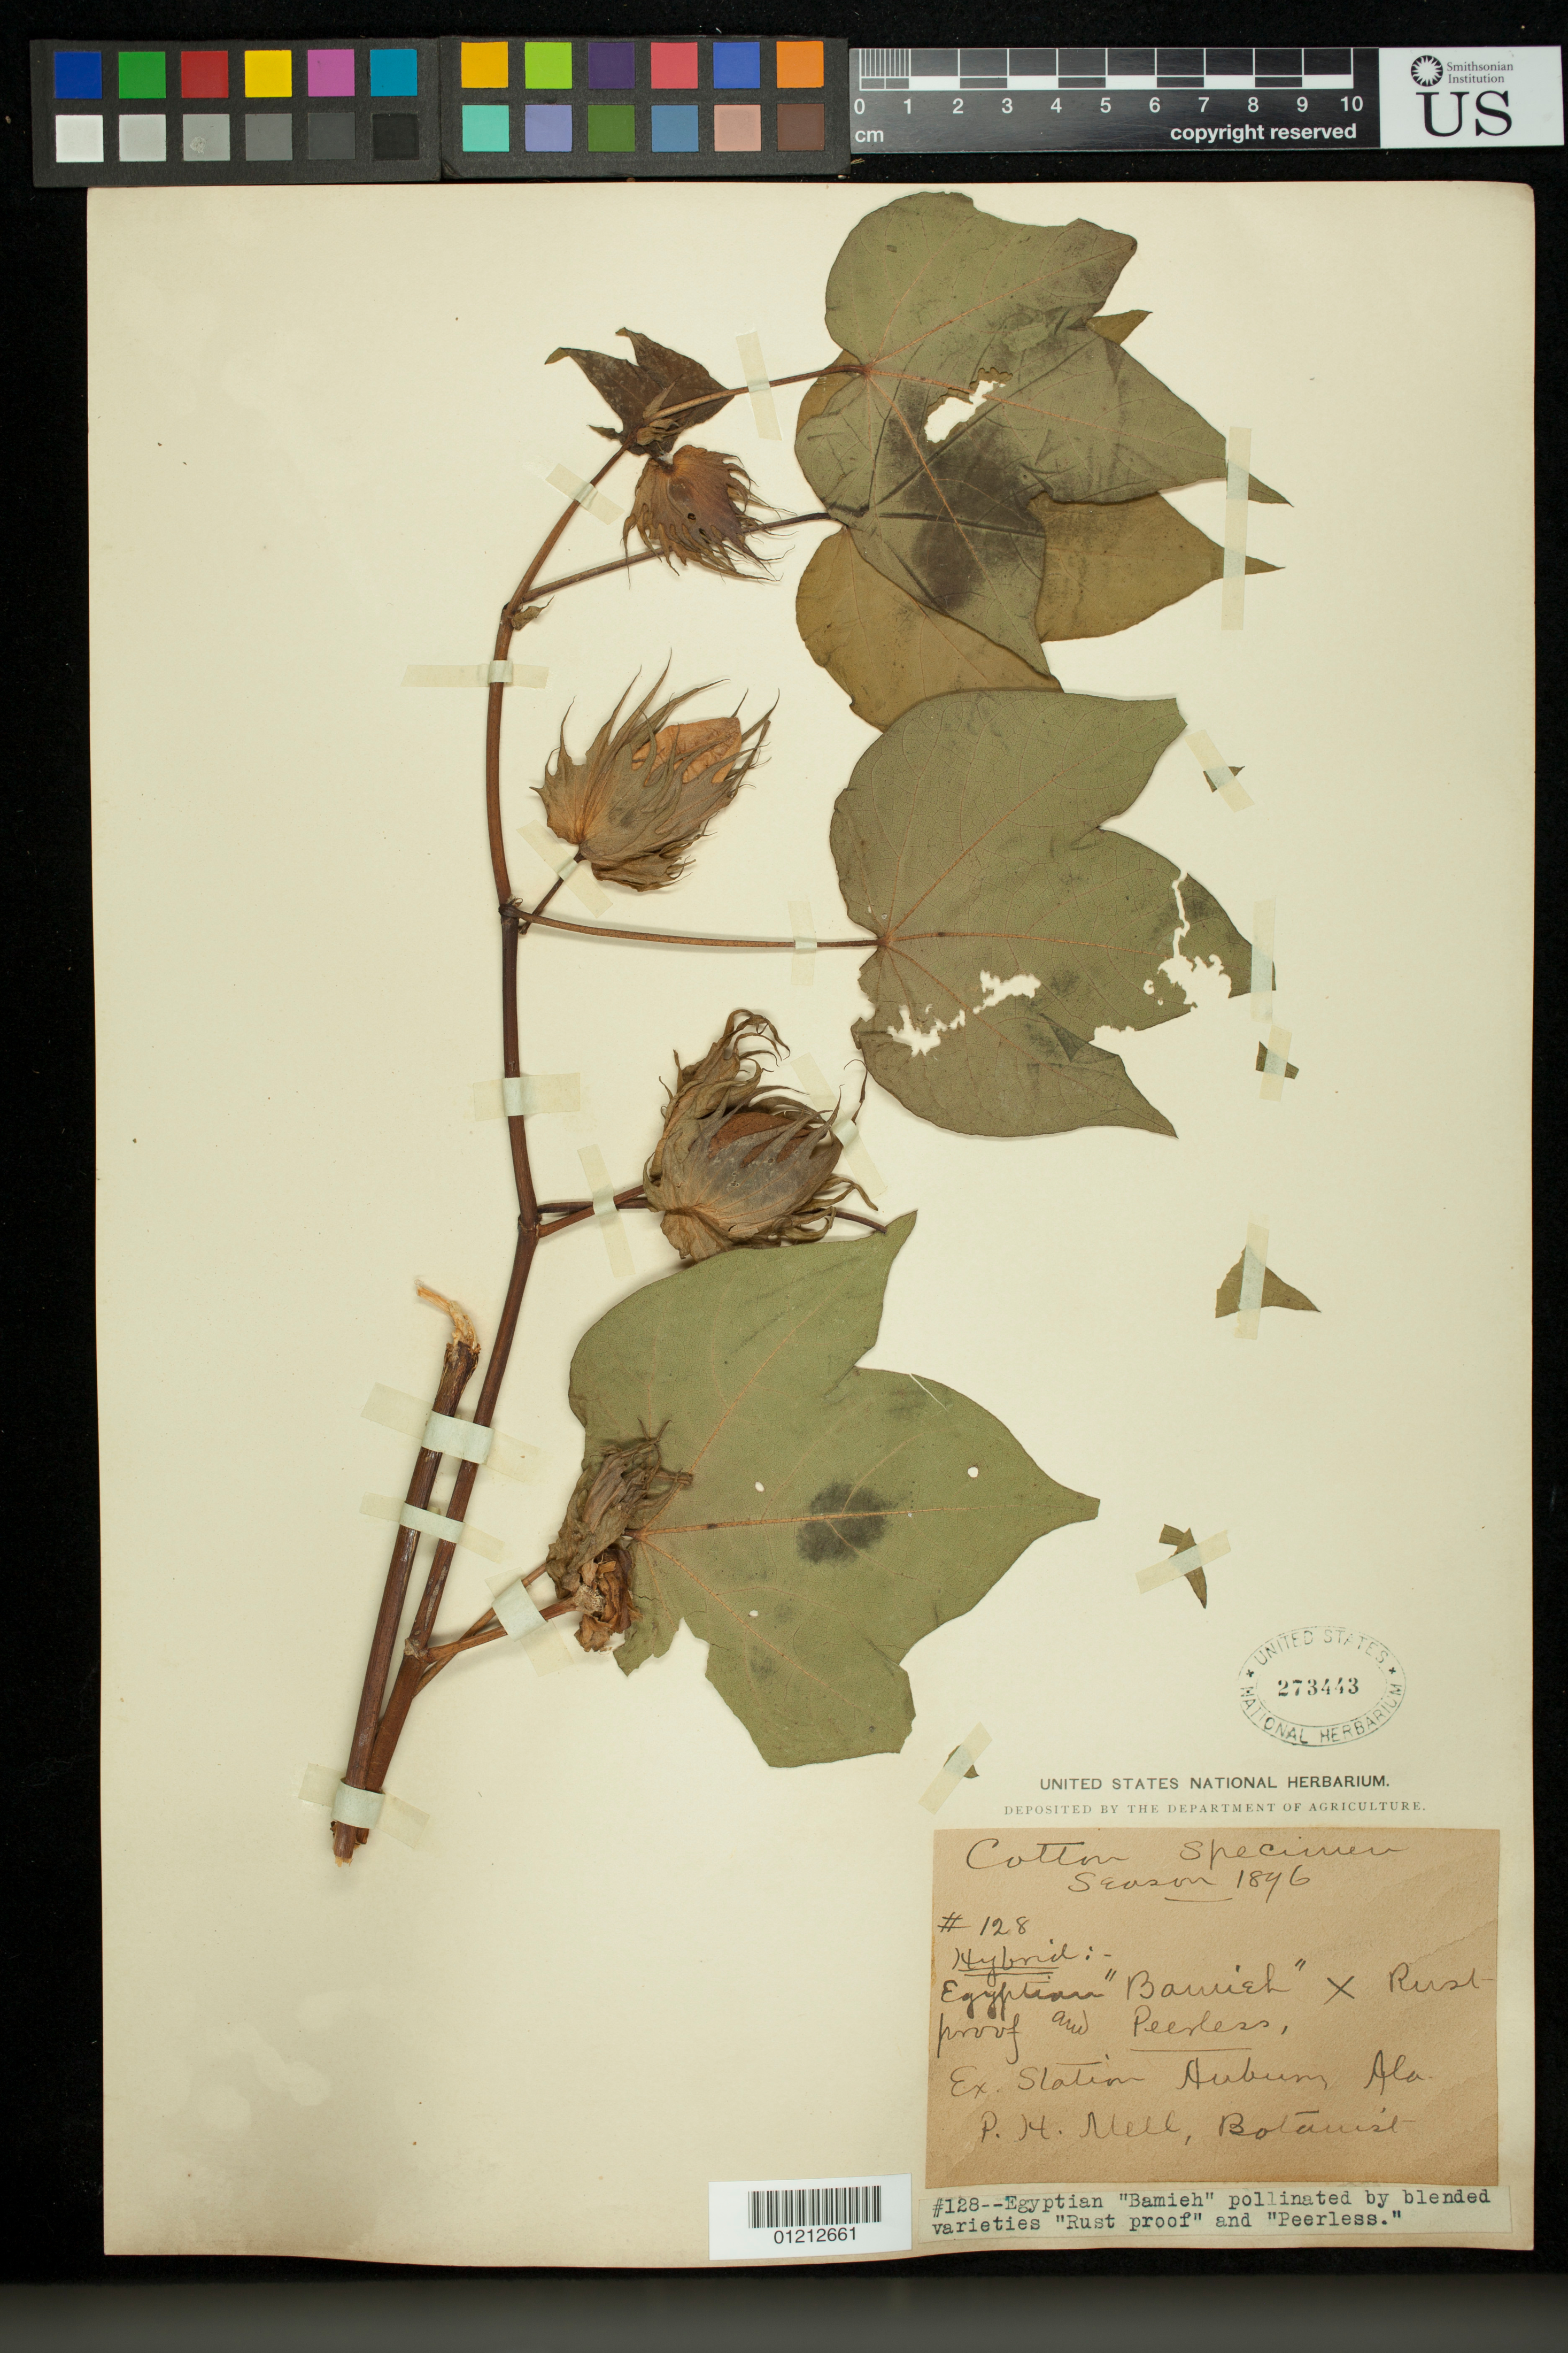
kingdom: Plantae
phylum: Tracheophyta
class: Magnoliopsida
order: Malvales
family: Malvaceae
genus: Gossypium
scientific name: Gossypium barbadense x G. hirsutum L.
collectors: P. H. Mell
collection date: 1896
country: United States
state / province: Alabama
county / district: Lee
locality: Experimental Station, Auburn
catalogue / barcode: US 273443